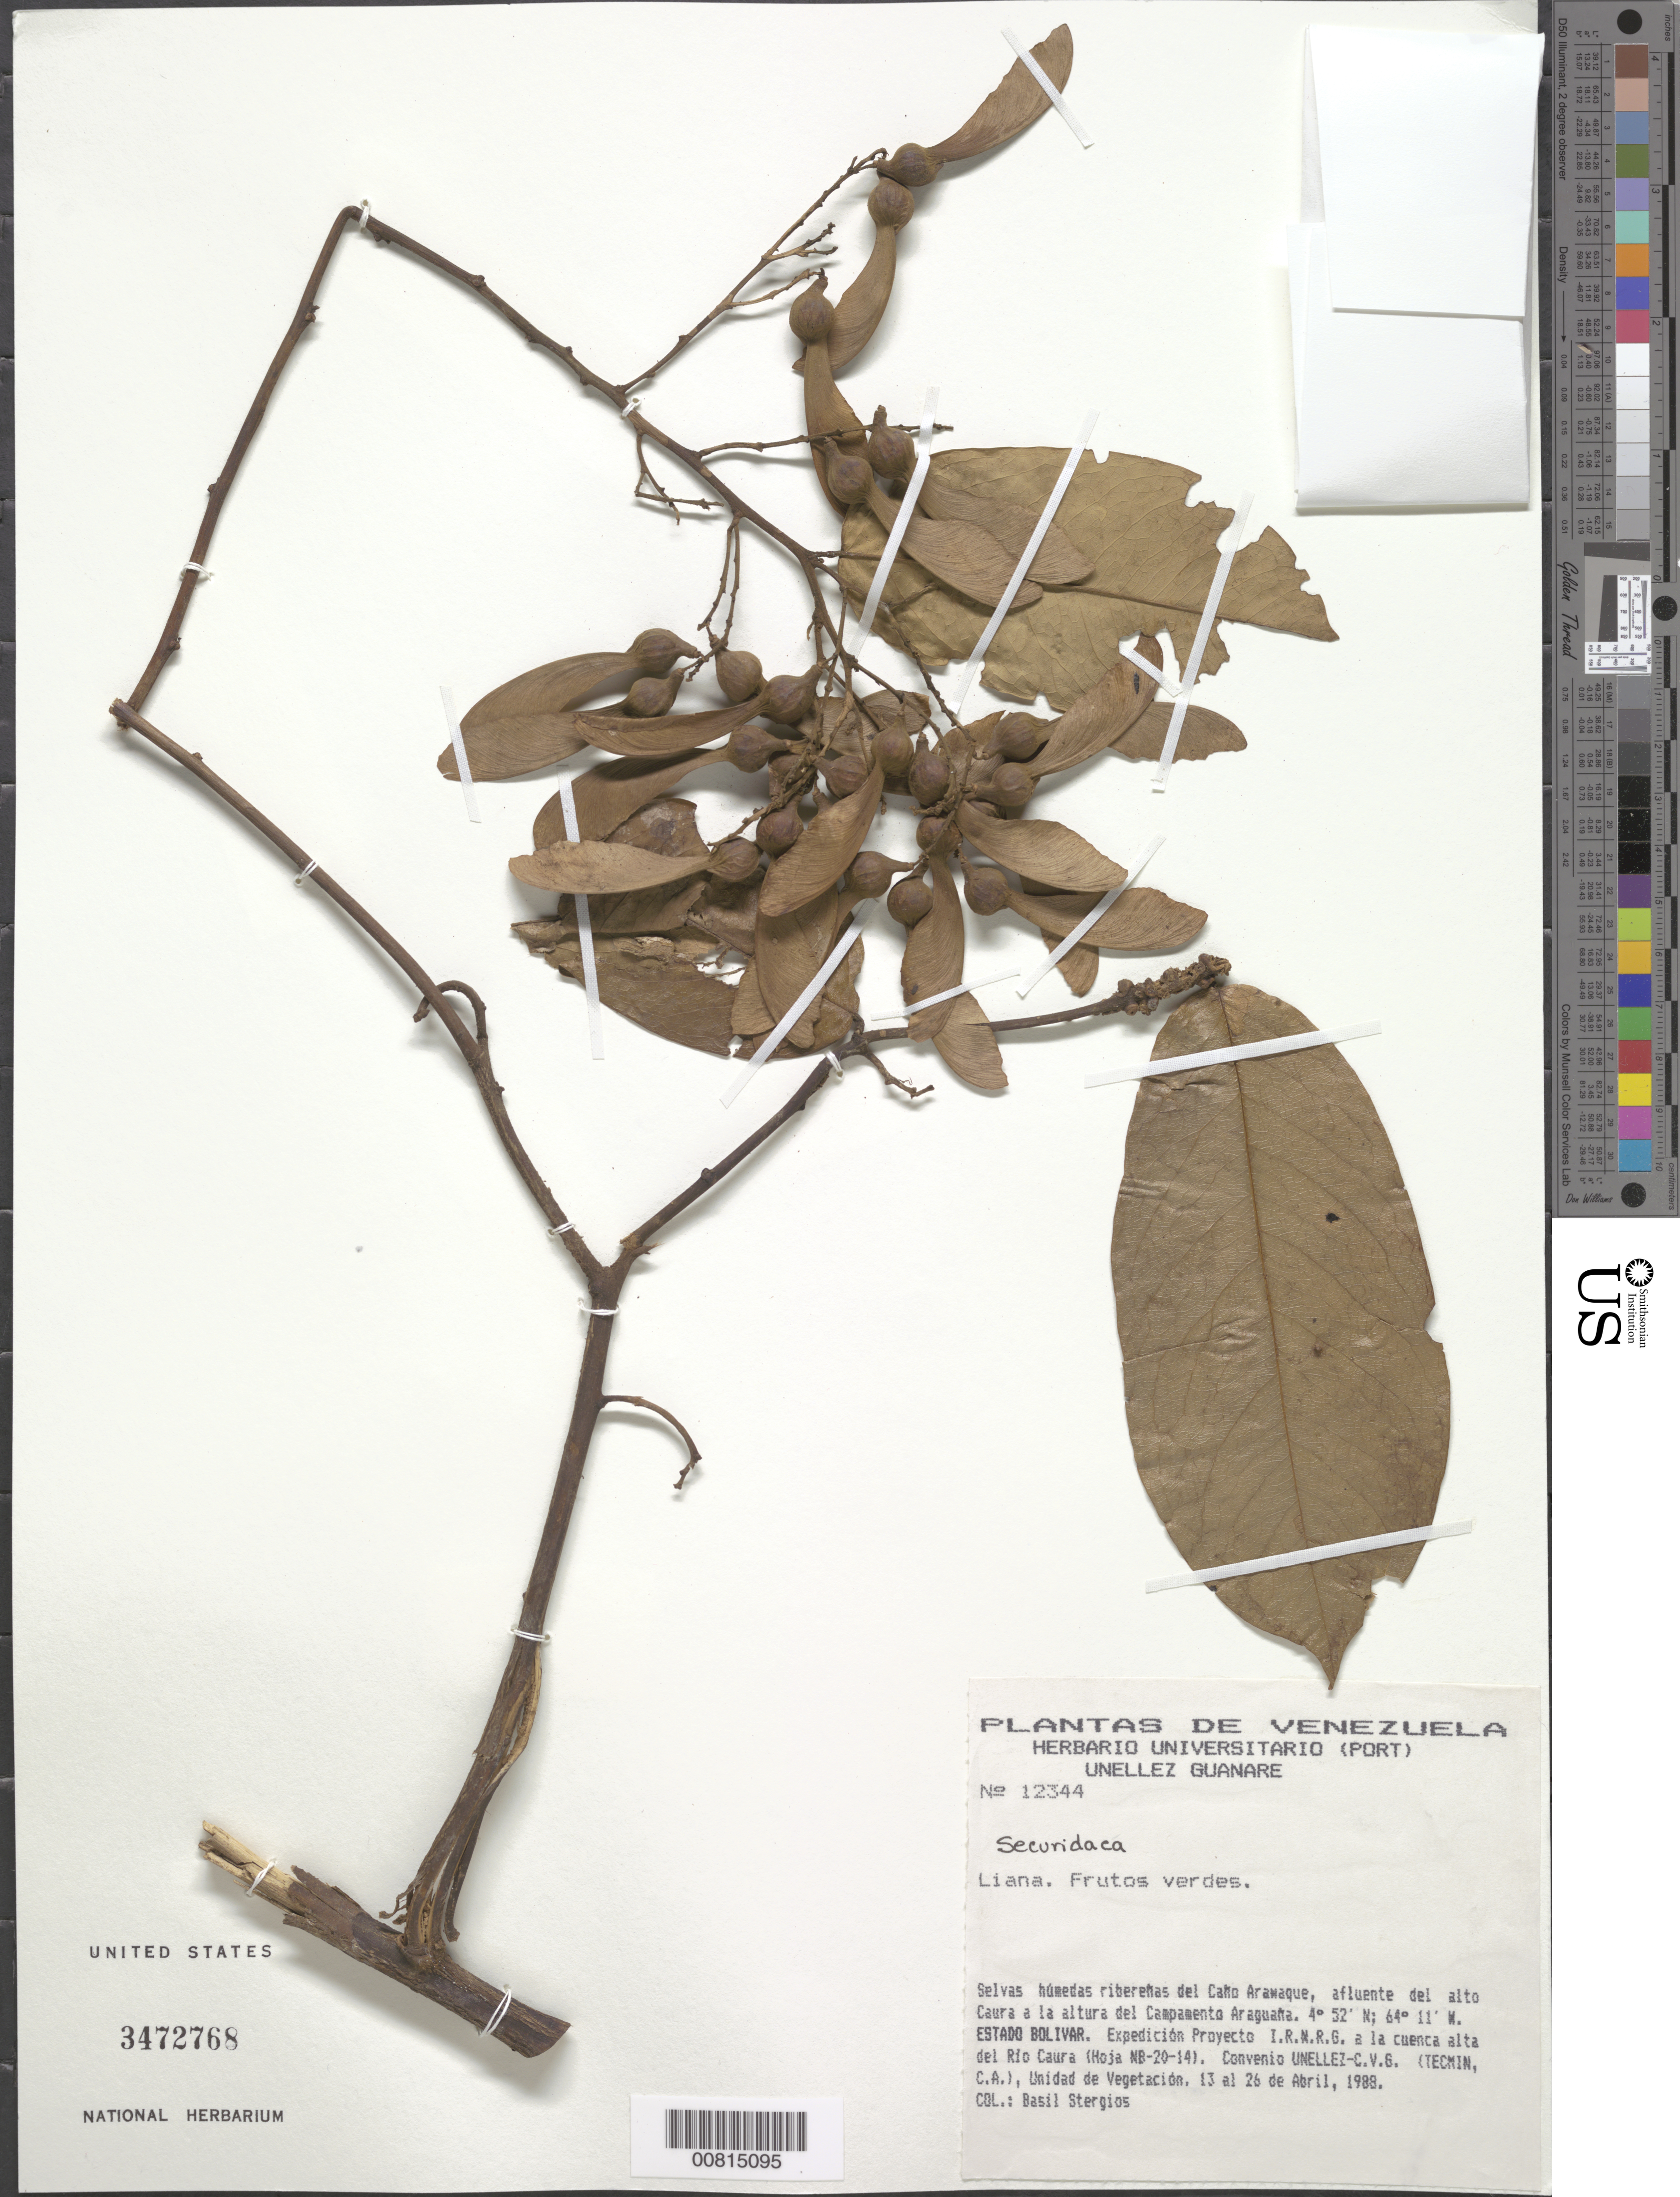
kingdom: Plantae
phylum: Tracheophyta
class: Magnoliopsida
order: Fabales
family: Polygalaceae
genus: Securidaca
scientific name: Securidaca sp.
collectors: B. G. Stergios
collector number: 12344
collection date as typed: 13-Apr-88 to 26-Apr-88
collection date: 1988-04-13/1988-04-26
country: Venezuela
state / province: Bolívar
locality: Río Caura, Caño Aramaque, afluente del alto Caura a la altura del Campamento Araguana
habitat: Selvas húmedas riberenas del cano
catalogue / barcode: US 3472768